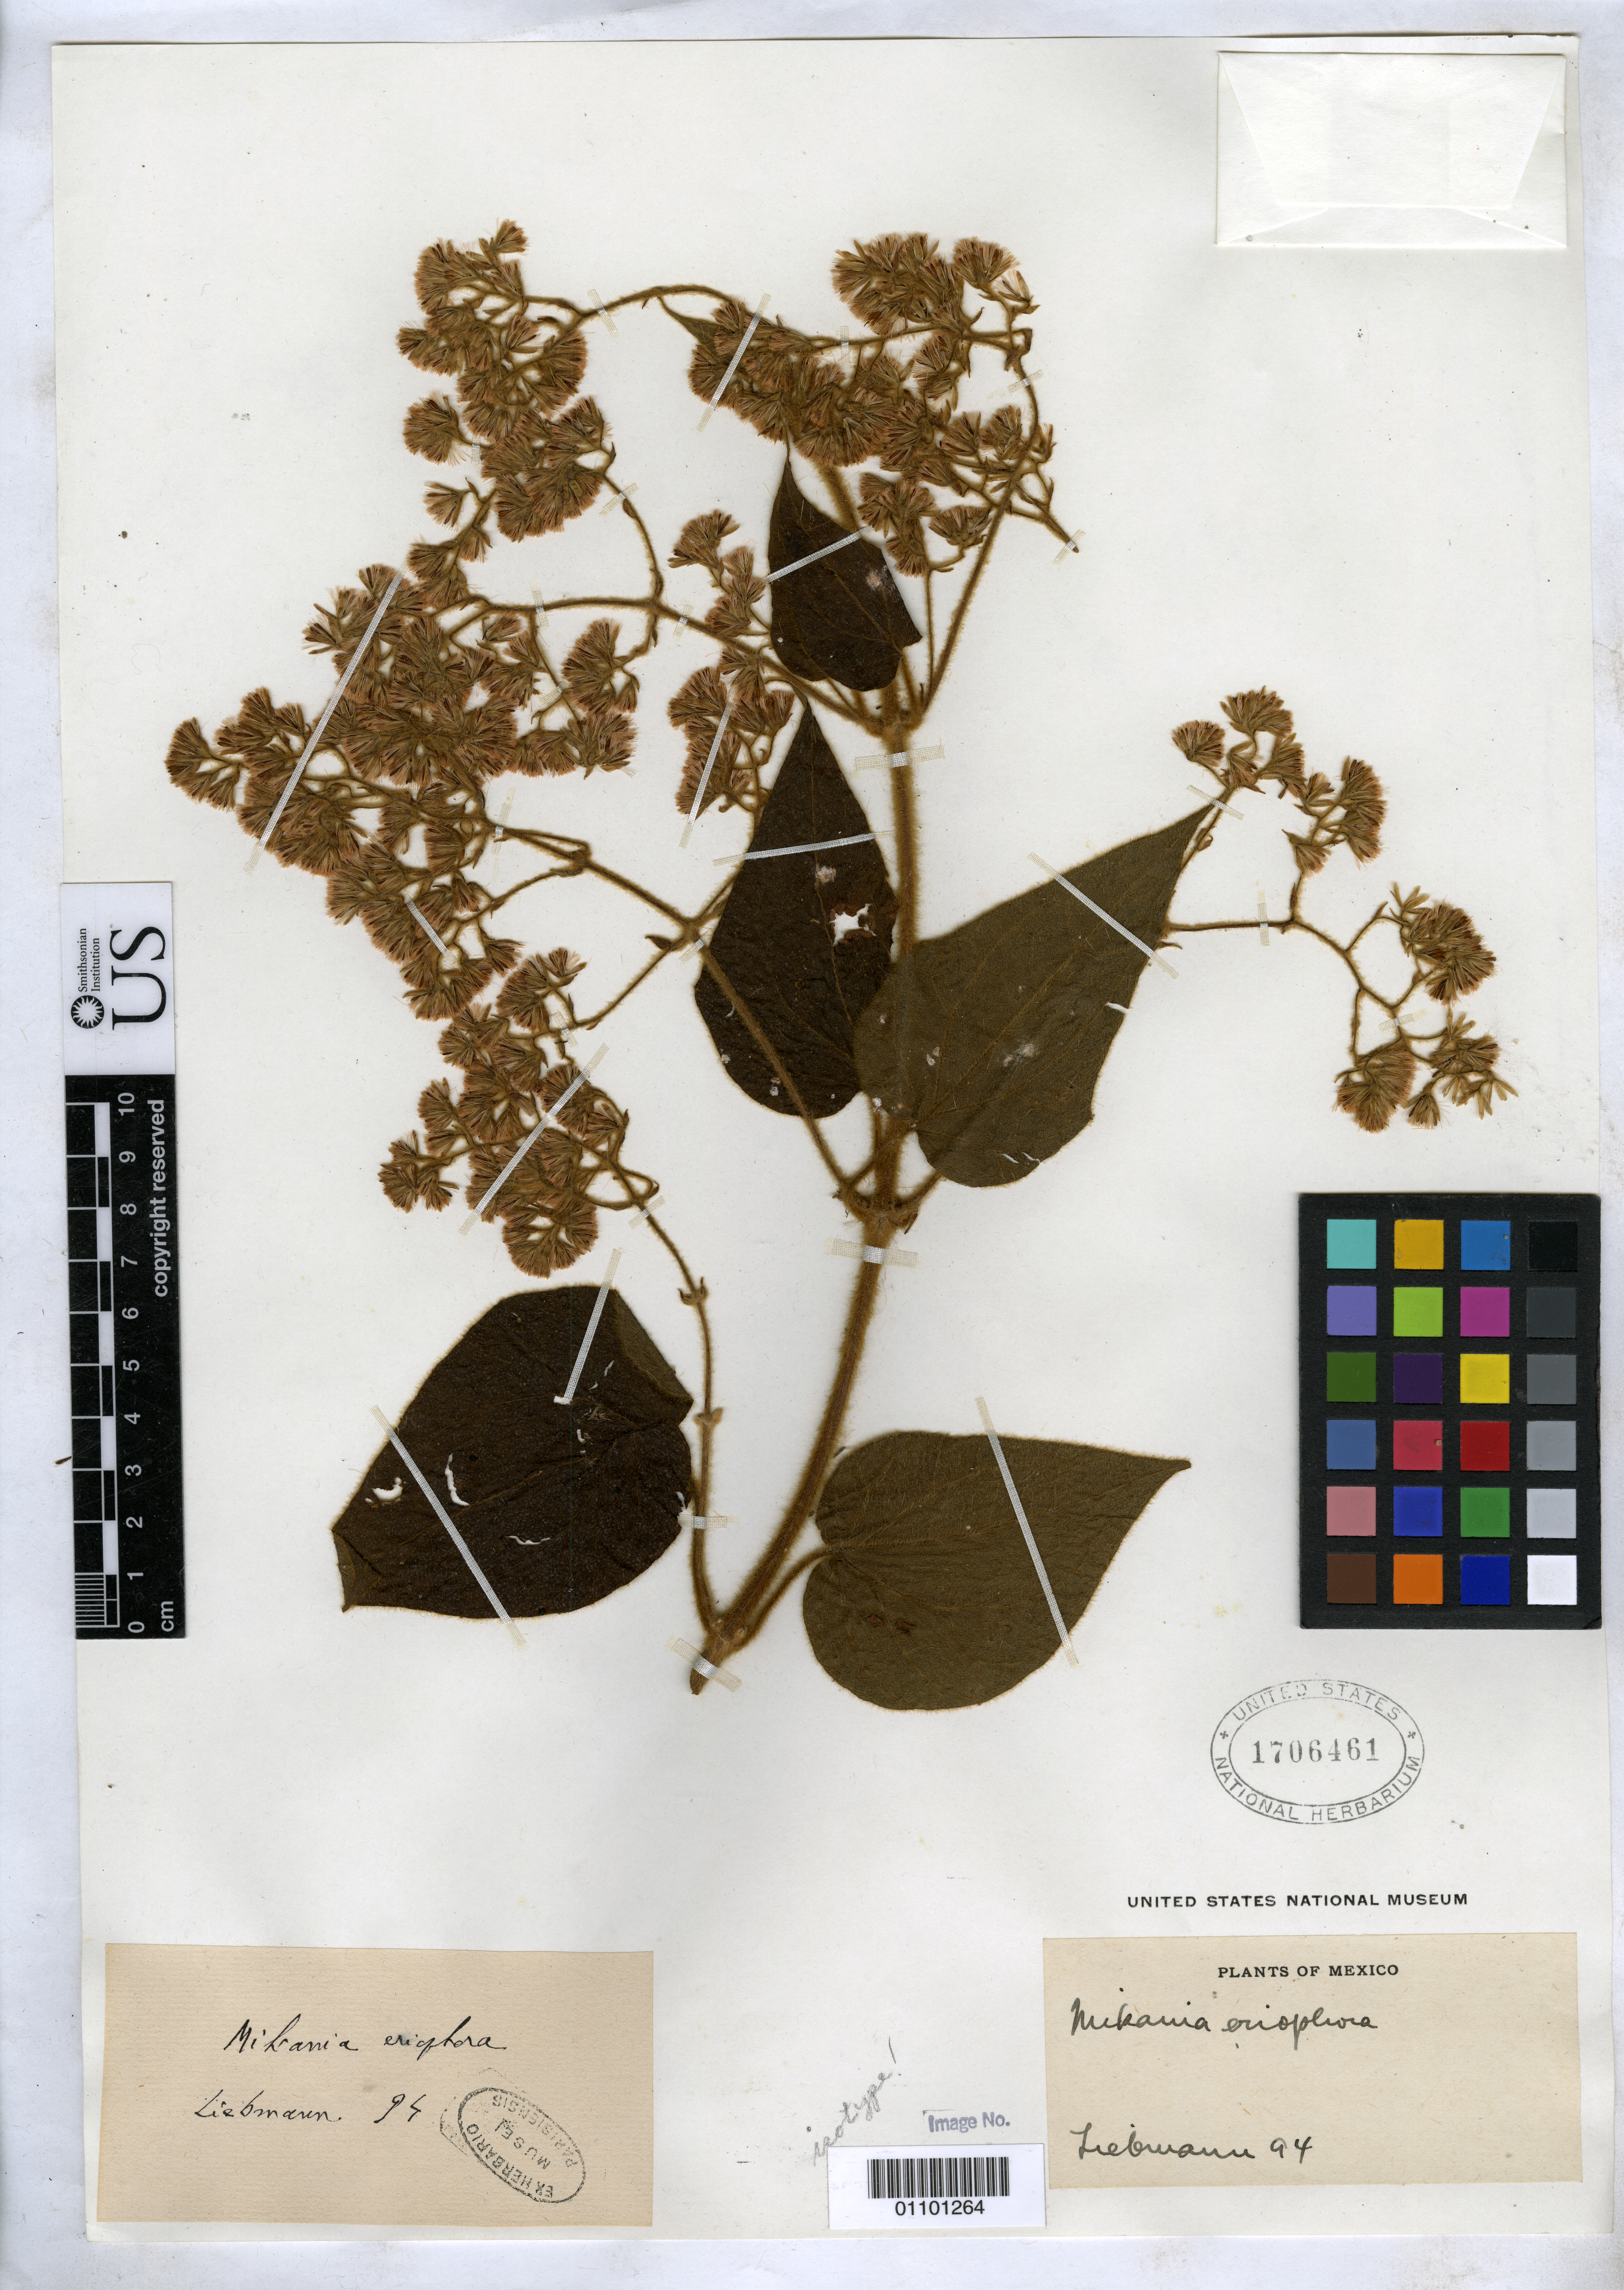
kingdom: Plantae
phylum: Tracheophyta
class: Magnoliopsida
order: Asterales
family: Asteraceae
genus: Mikania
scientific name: Mikania eriophora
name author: Sch. Bip. ex B.L. Rob. & Greenm.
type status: Isotype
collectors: F. M. Liebmann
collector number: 94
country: Mexico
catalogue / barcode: US 1706461